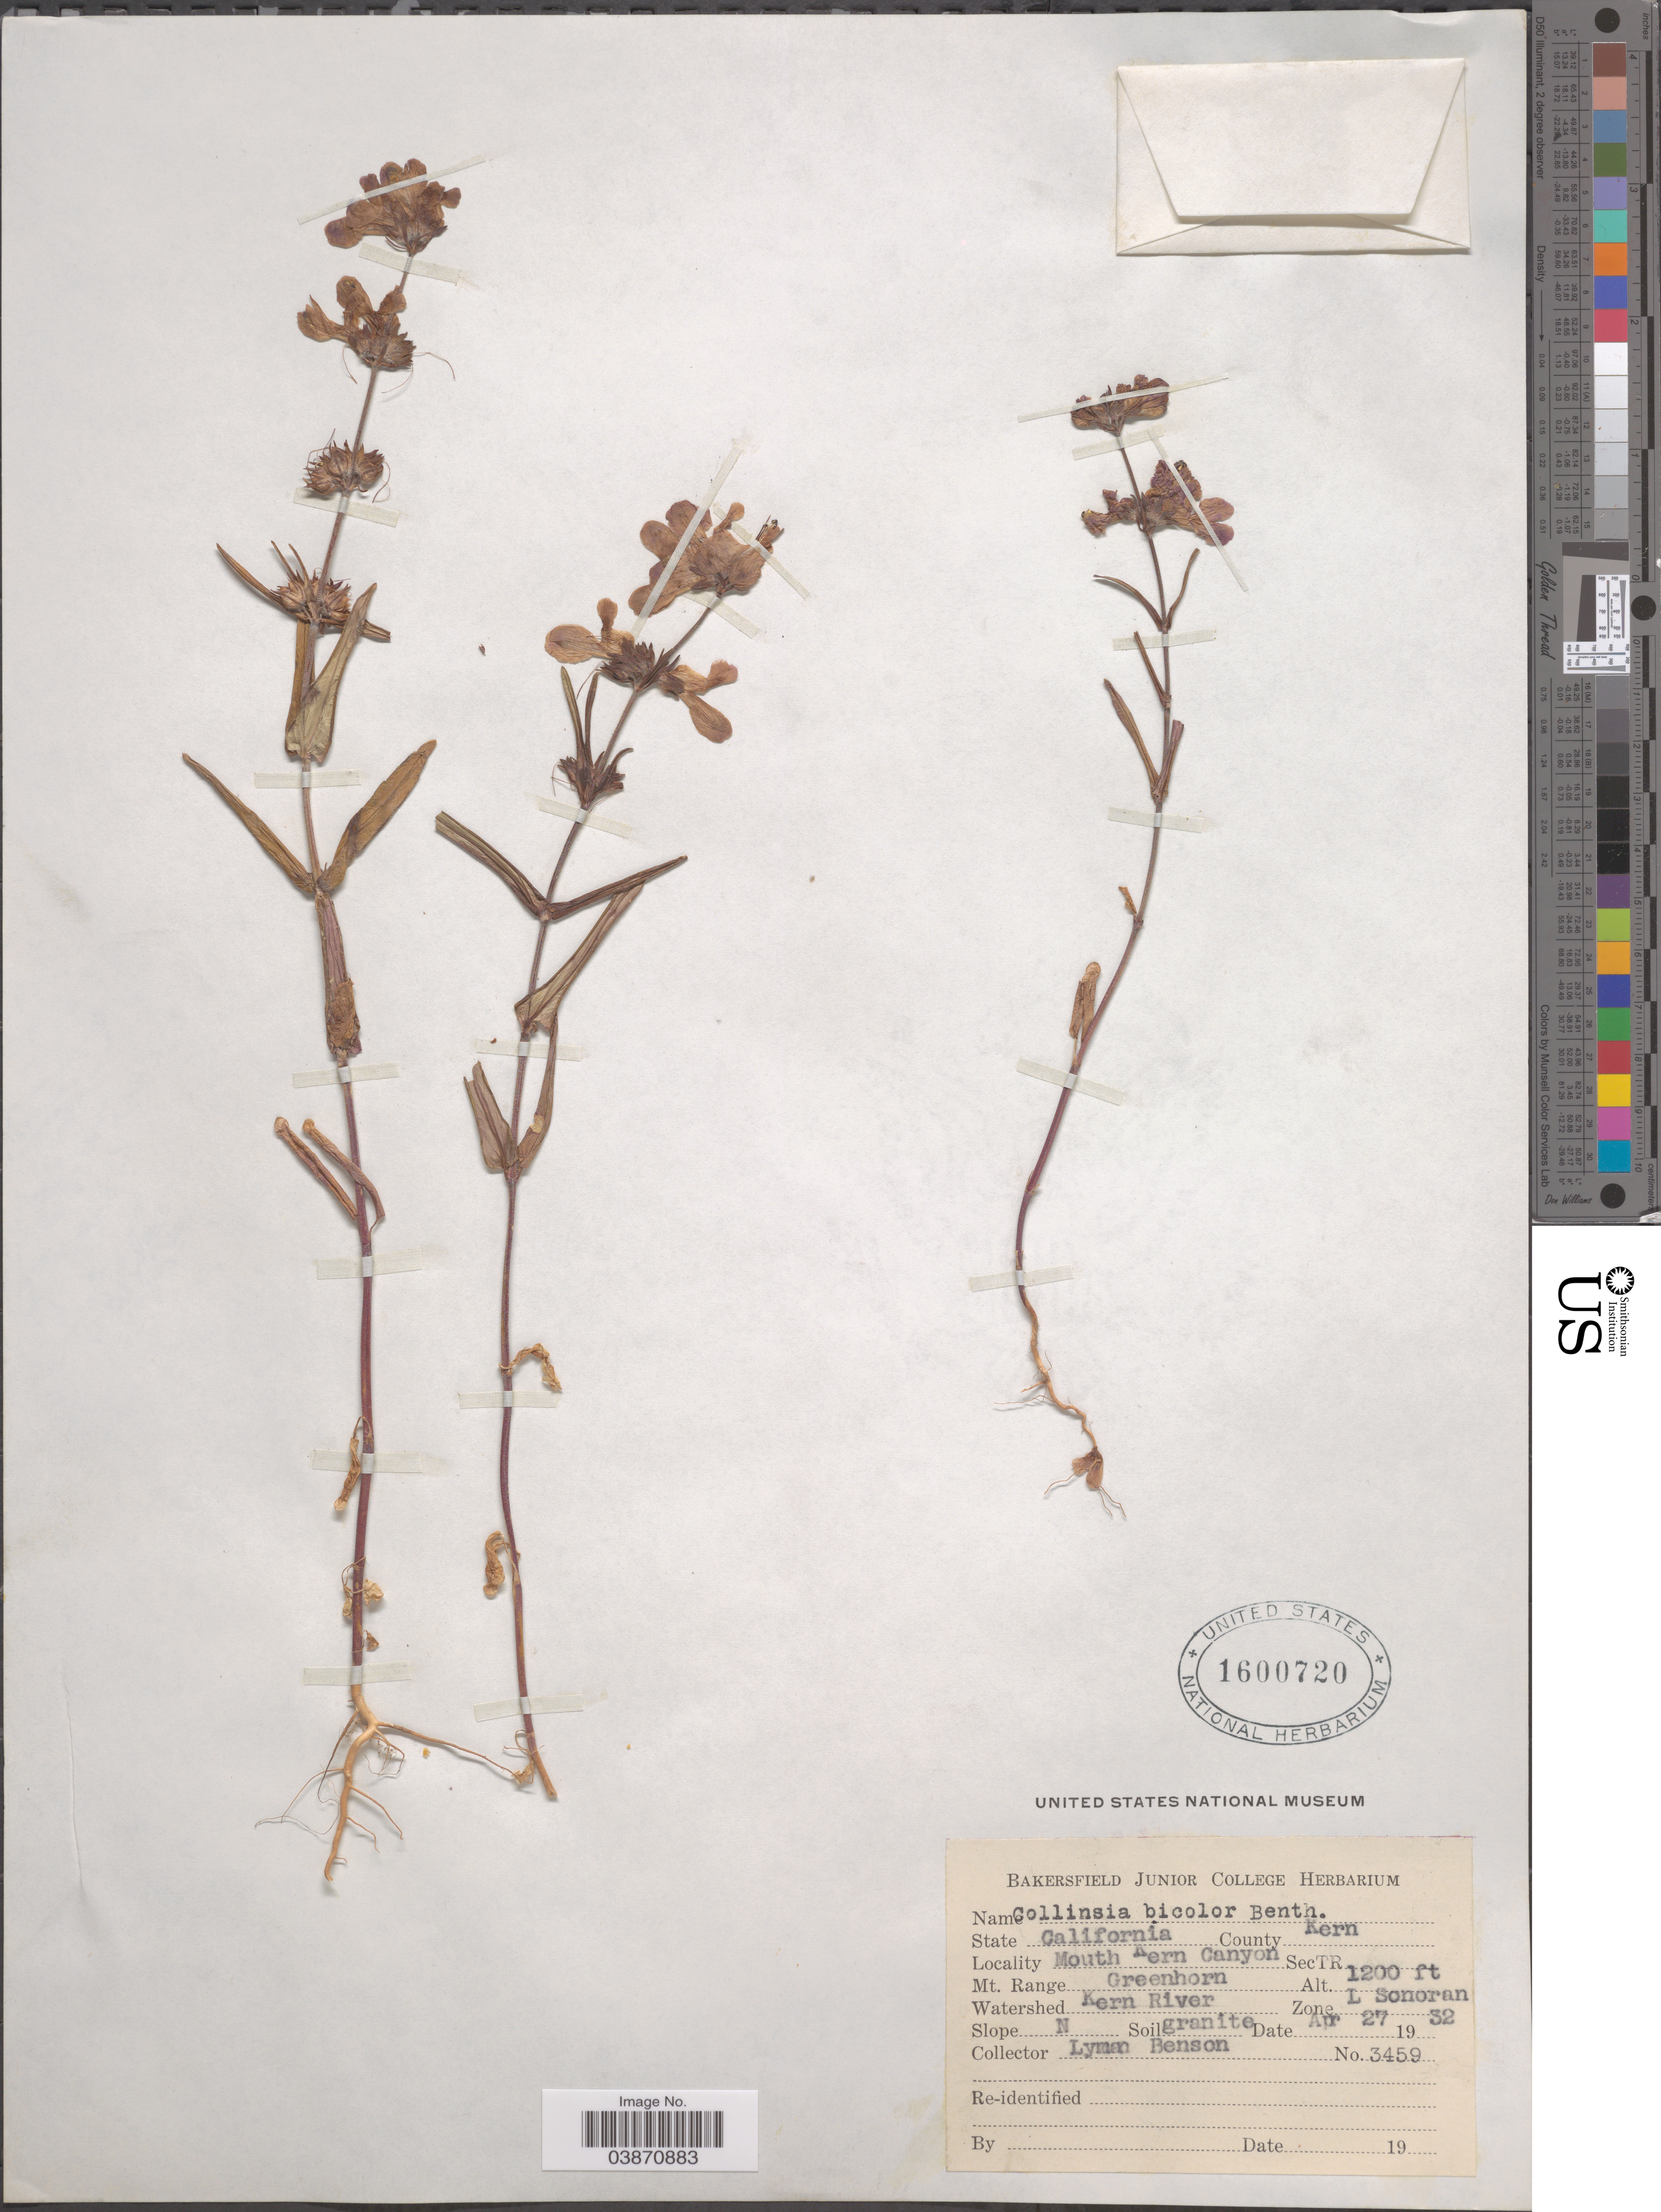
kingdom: Plantae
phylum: Tracheophyta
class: Magnoliopsida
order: Lamiales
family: Plantaginaceae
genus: Collinsia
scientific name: Collinsia bicolor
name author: Raf.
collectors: L. D. Benson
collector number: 3459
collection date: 1932-04-27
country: United States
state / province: California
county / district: Kern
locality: County Kern. Mouth Kern Canyon. Mt. Range Greenhorn. Watershed Kern River. Slope N.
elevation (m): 366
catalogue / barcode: US 1600720